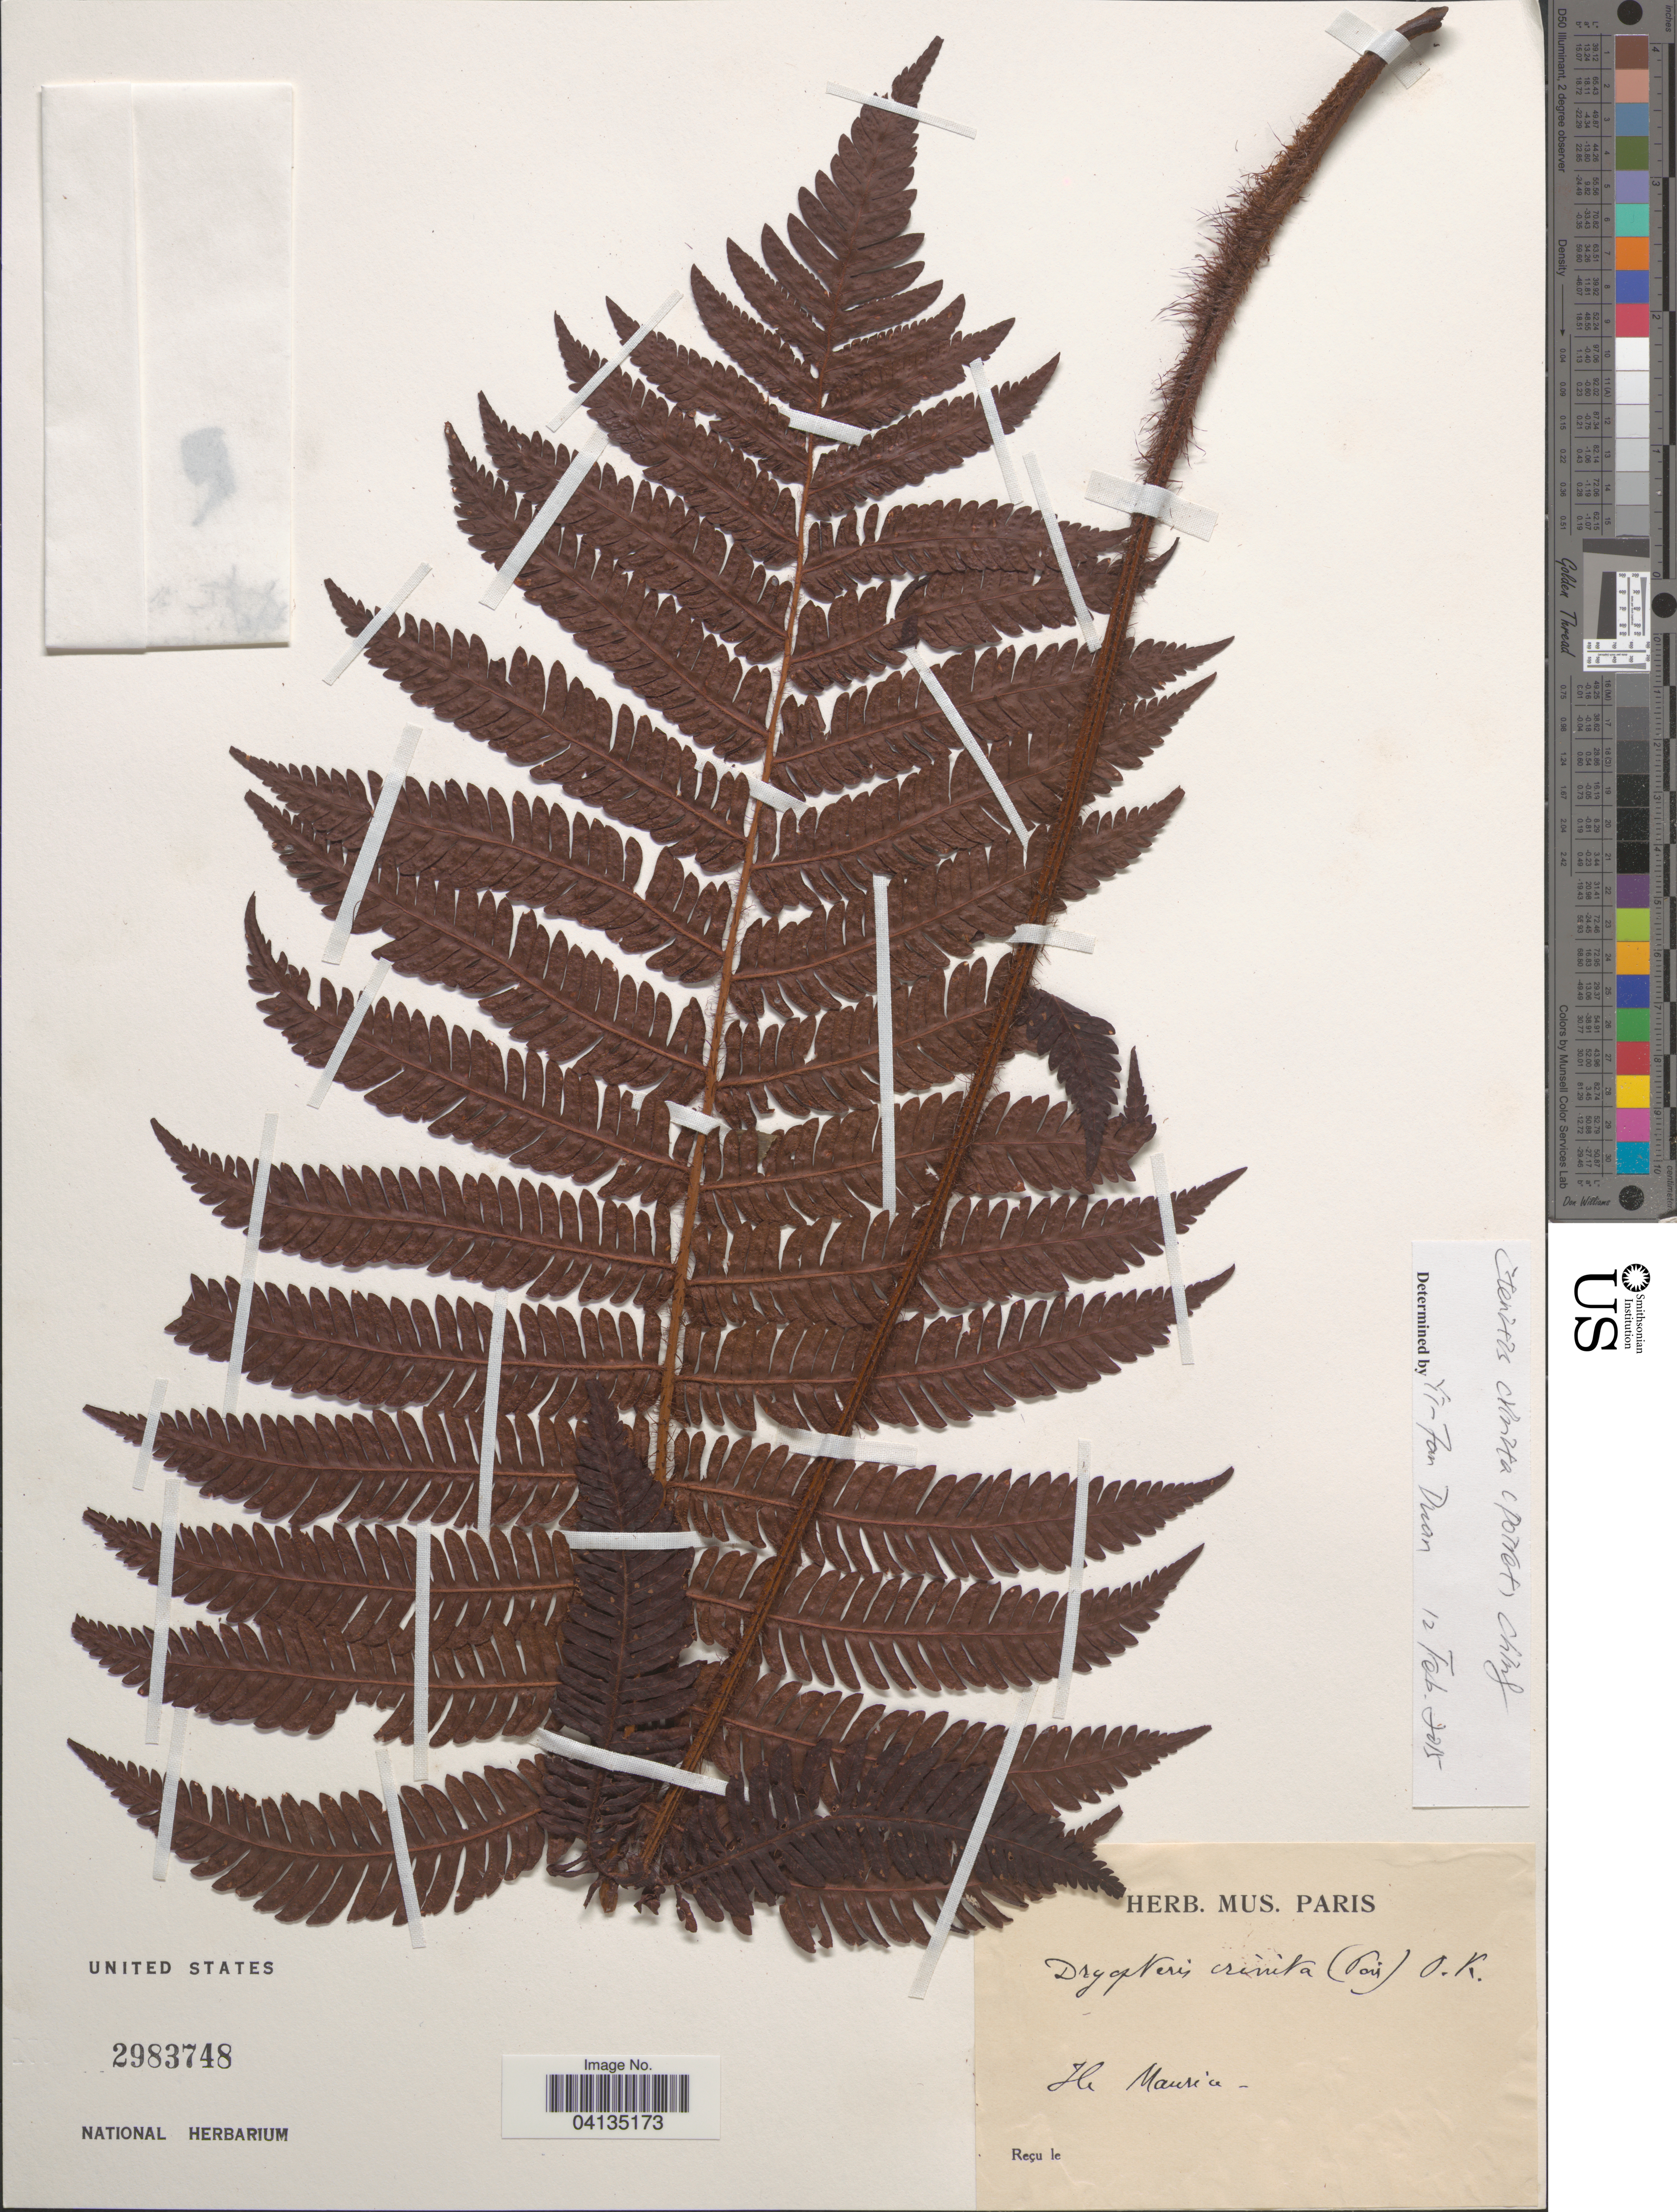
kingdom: Plantae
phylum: Tracheophyta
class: Polypodiopsida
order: Polypodiales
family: Dryopteridaceae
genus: Ctenitis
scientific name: Ctenitis crinita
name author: (Poir.) Ching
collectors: ex herb. Mus. Paris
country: Mauritius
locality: Ile Maurice.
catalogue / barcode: US 2983748